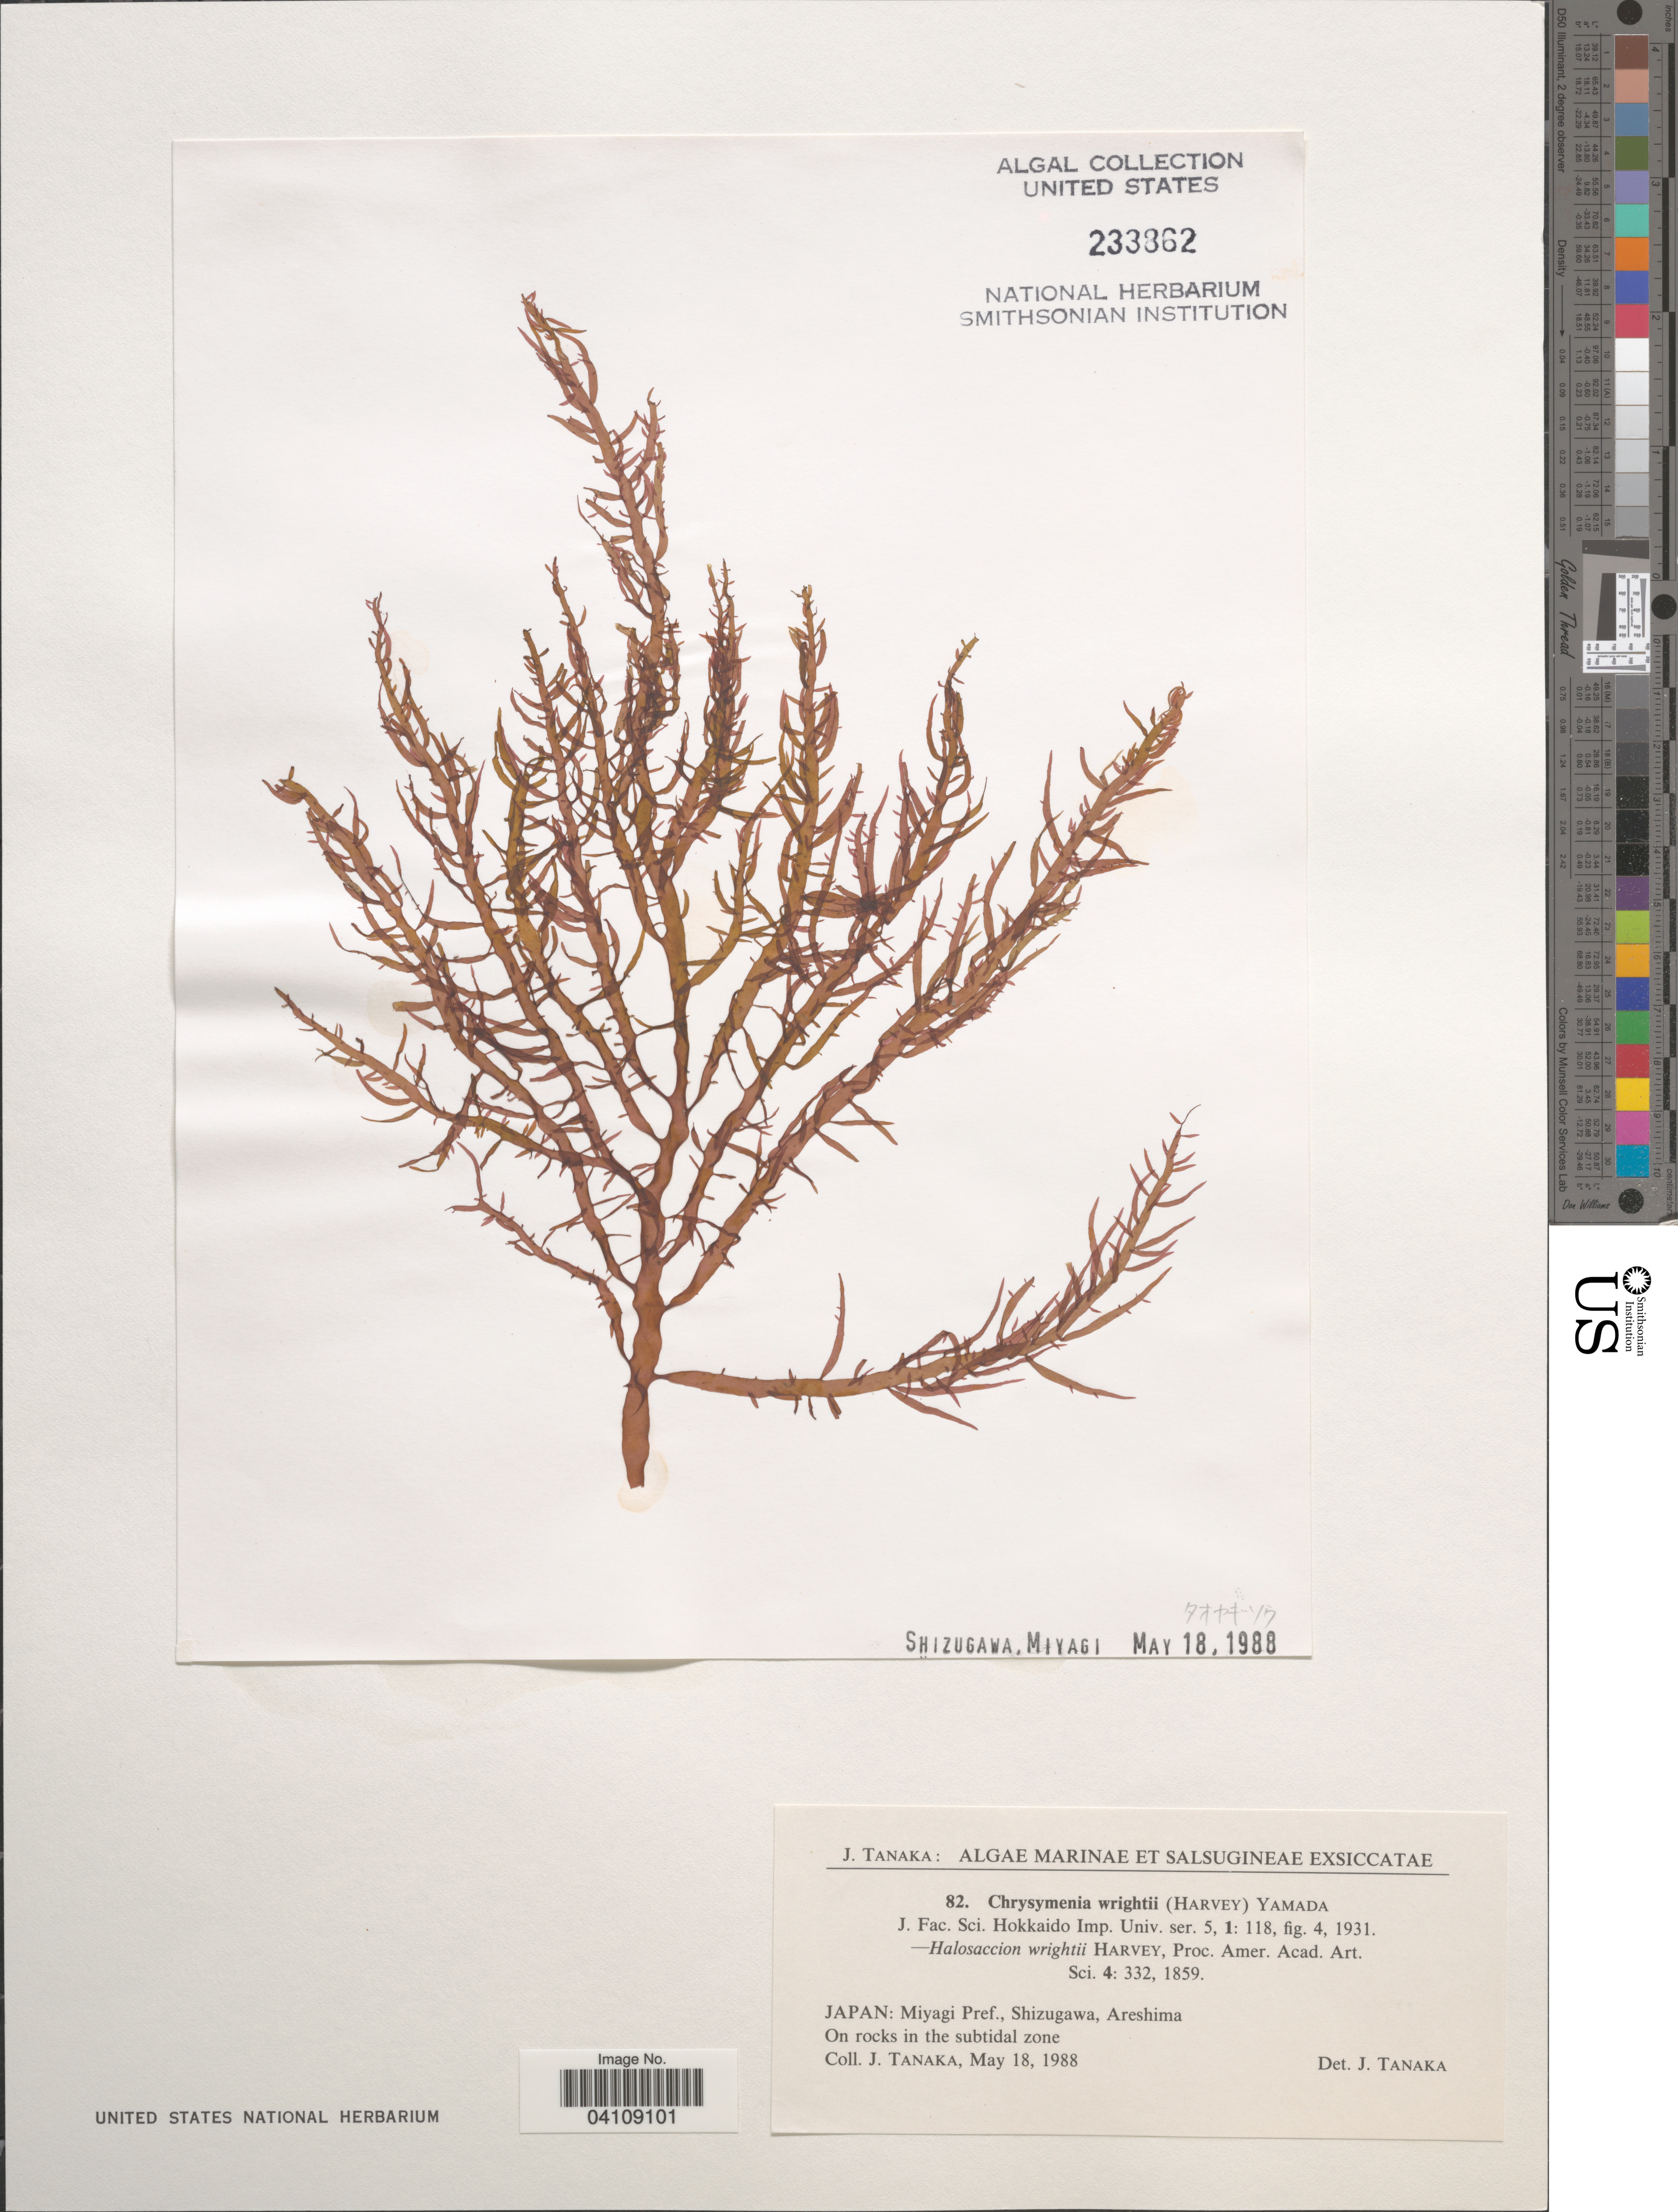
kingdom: Plantae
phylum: Rhodophyta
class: Florideophyceae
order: Rhodymeniales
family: Rhodymeniaceae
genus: Botryocladia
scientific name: Botryocladia wrightii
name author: (Harvey) W.E. Schmidt et al.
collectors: J. Tanaka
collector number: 82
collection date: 1988-05-18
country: Japan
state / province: Miyagi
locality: Miyagi Pref., Shizugawa, Areshima.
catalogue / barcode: US 233862